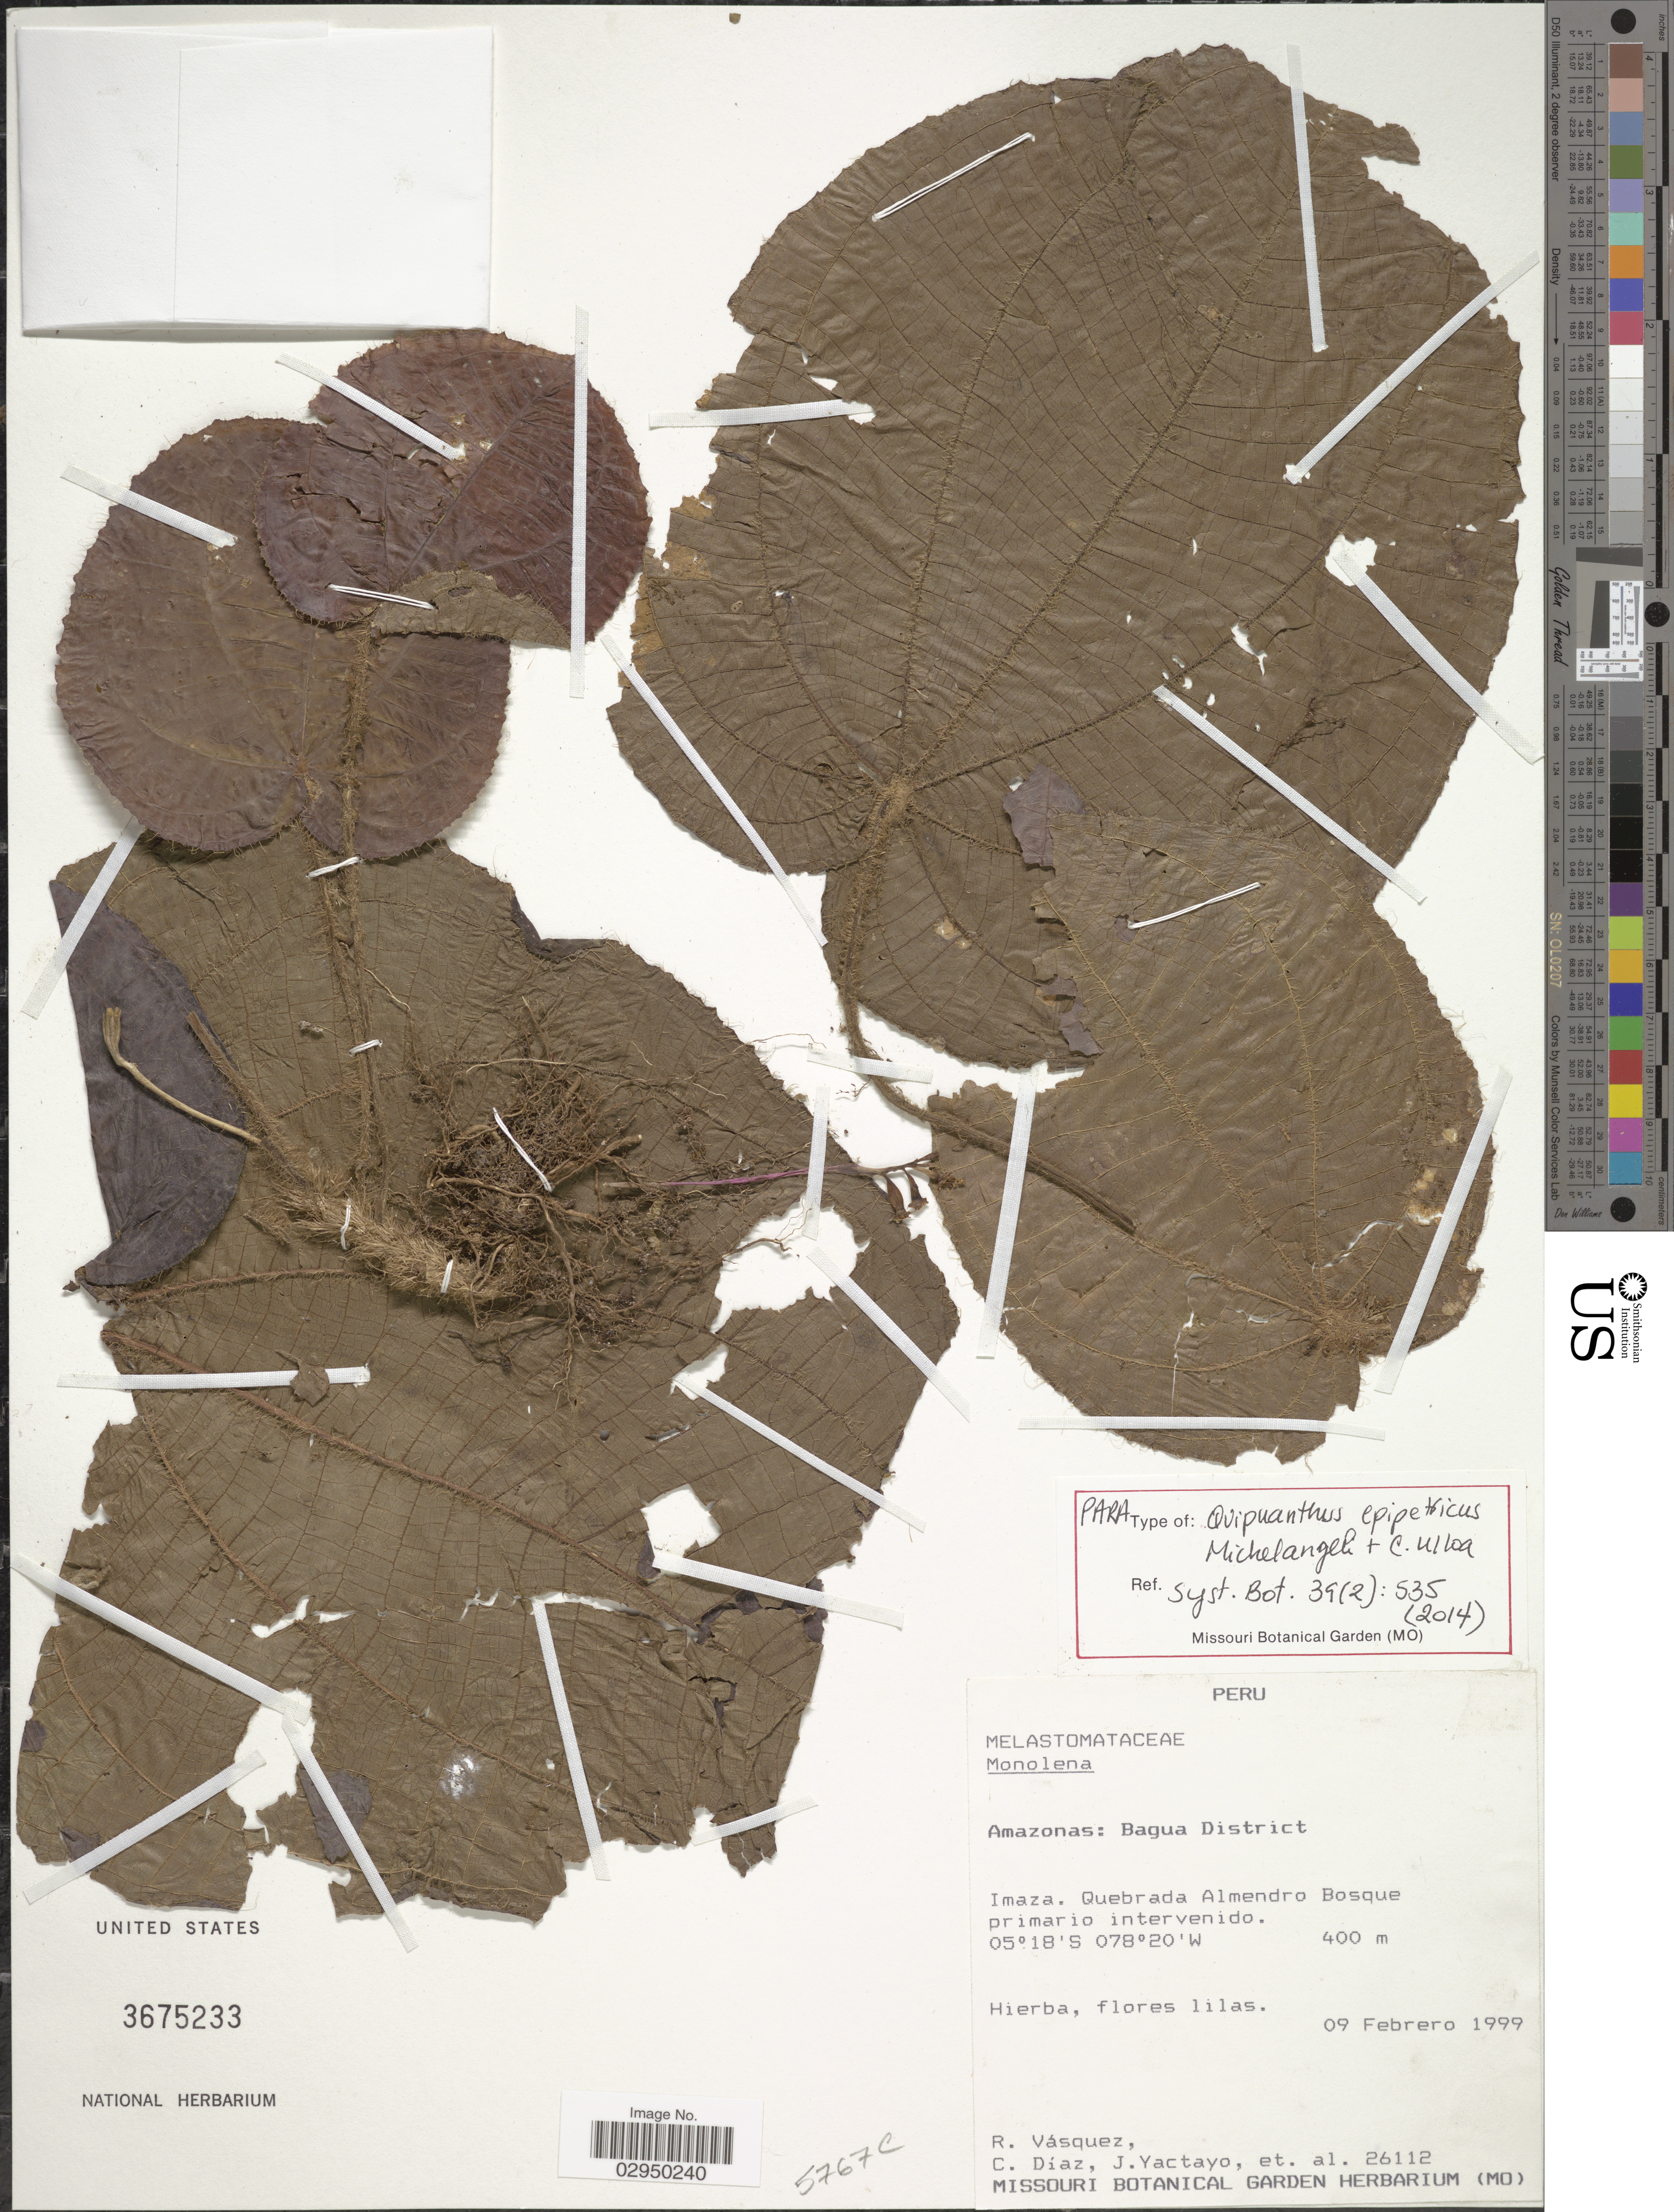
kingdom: Plantae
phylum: Tracheophyta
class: Magnoliopsida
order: Myrtales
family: Melastomataceae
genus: Quipuanthus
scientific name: Quipuanthus epipetricus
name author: Michelang. & C. Ulloa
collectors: R. Vásquez, C. Díaz, J. Yactayo & et al.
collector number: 26112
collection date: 1999-02-09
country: Peru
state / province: Amazonas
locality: Bagua District. Imaza. Quebrada Almendro Bosque.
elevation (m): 400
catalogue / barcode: US 3675233